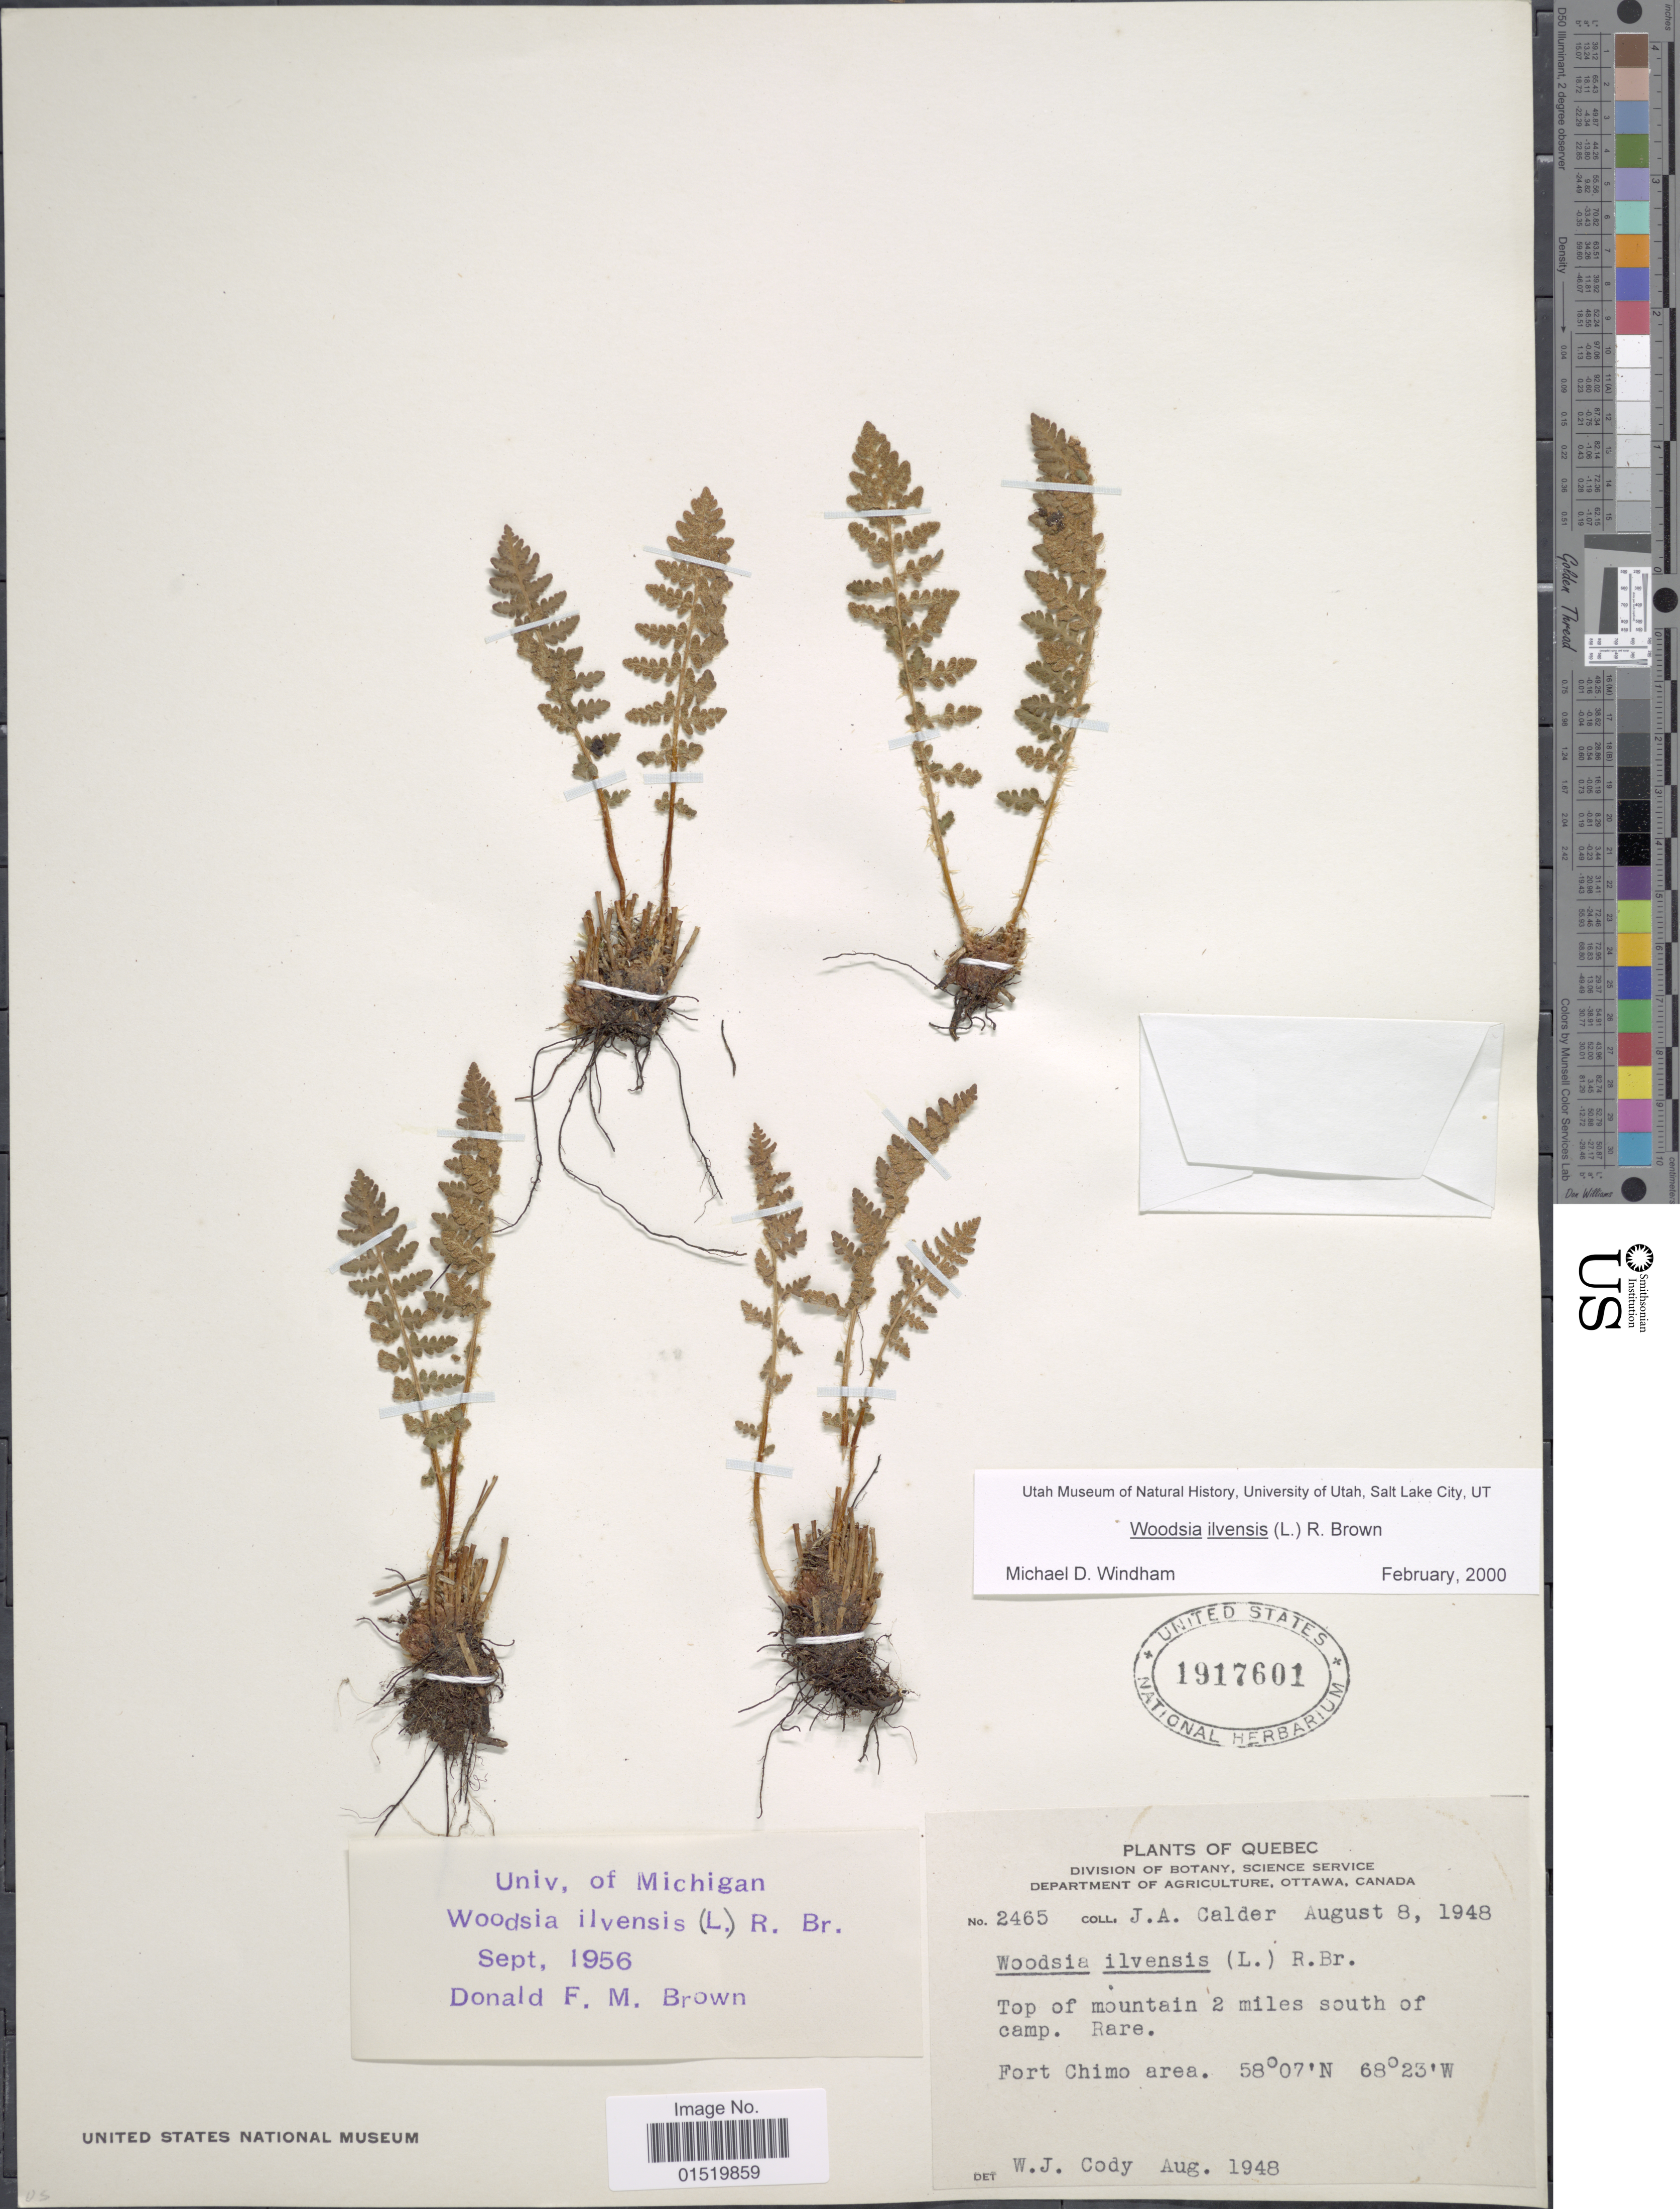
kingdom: Plantae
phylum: Tracheophyta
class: Polypodiopsida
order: Polypodiales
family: Woodsiaceae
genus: Woodsia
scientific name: Woodsia ilvensis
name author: (L.) R. Br.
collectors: J. A. Calder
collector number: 2465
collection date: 1948-08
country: Canada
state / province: Quebec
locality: Top of mountain 2 miles south of camp. Fort Chimo area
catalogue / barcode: US 1917601